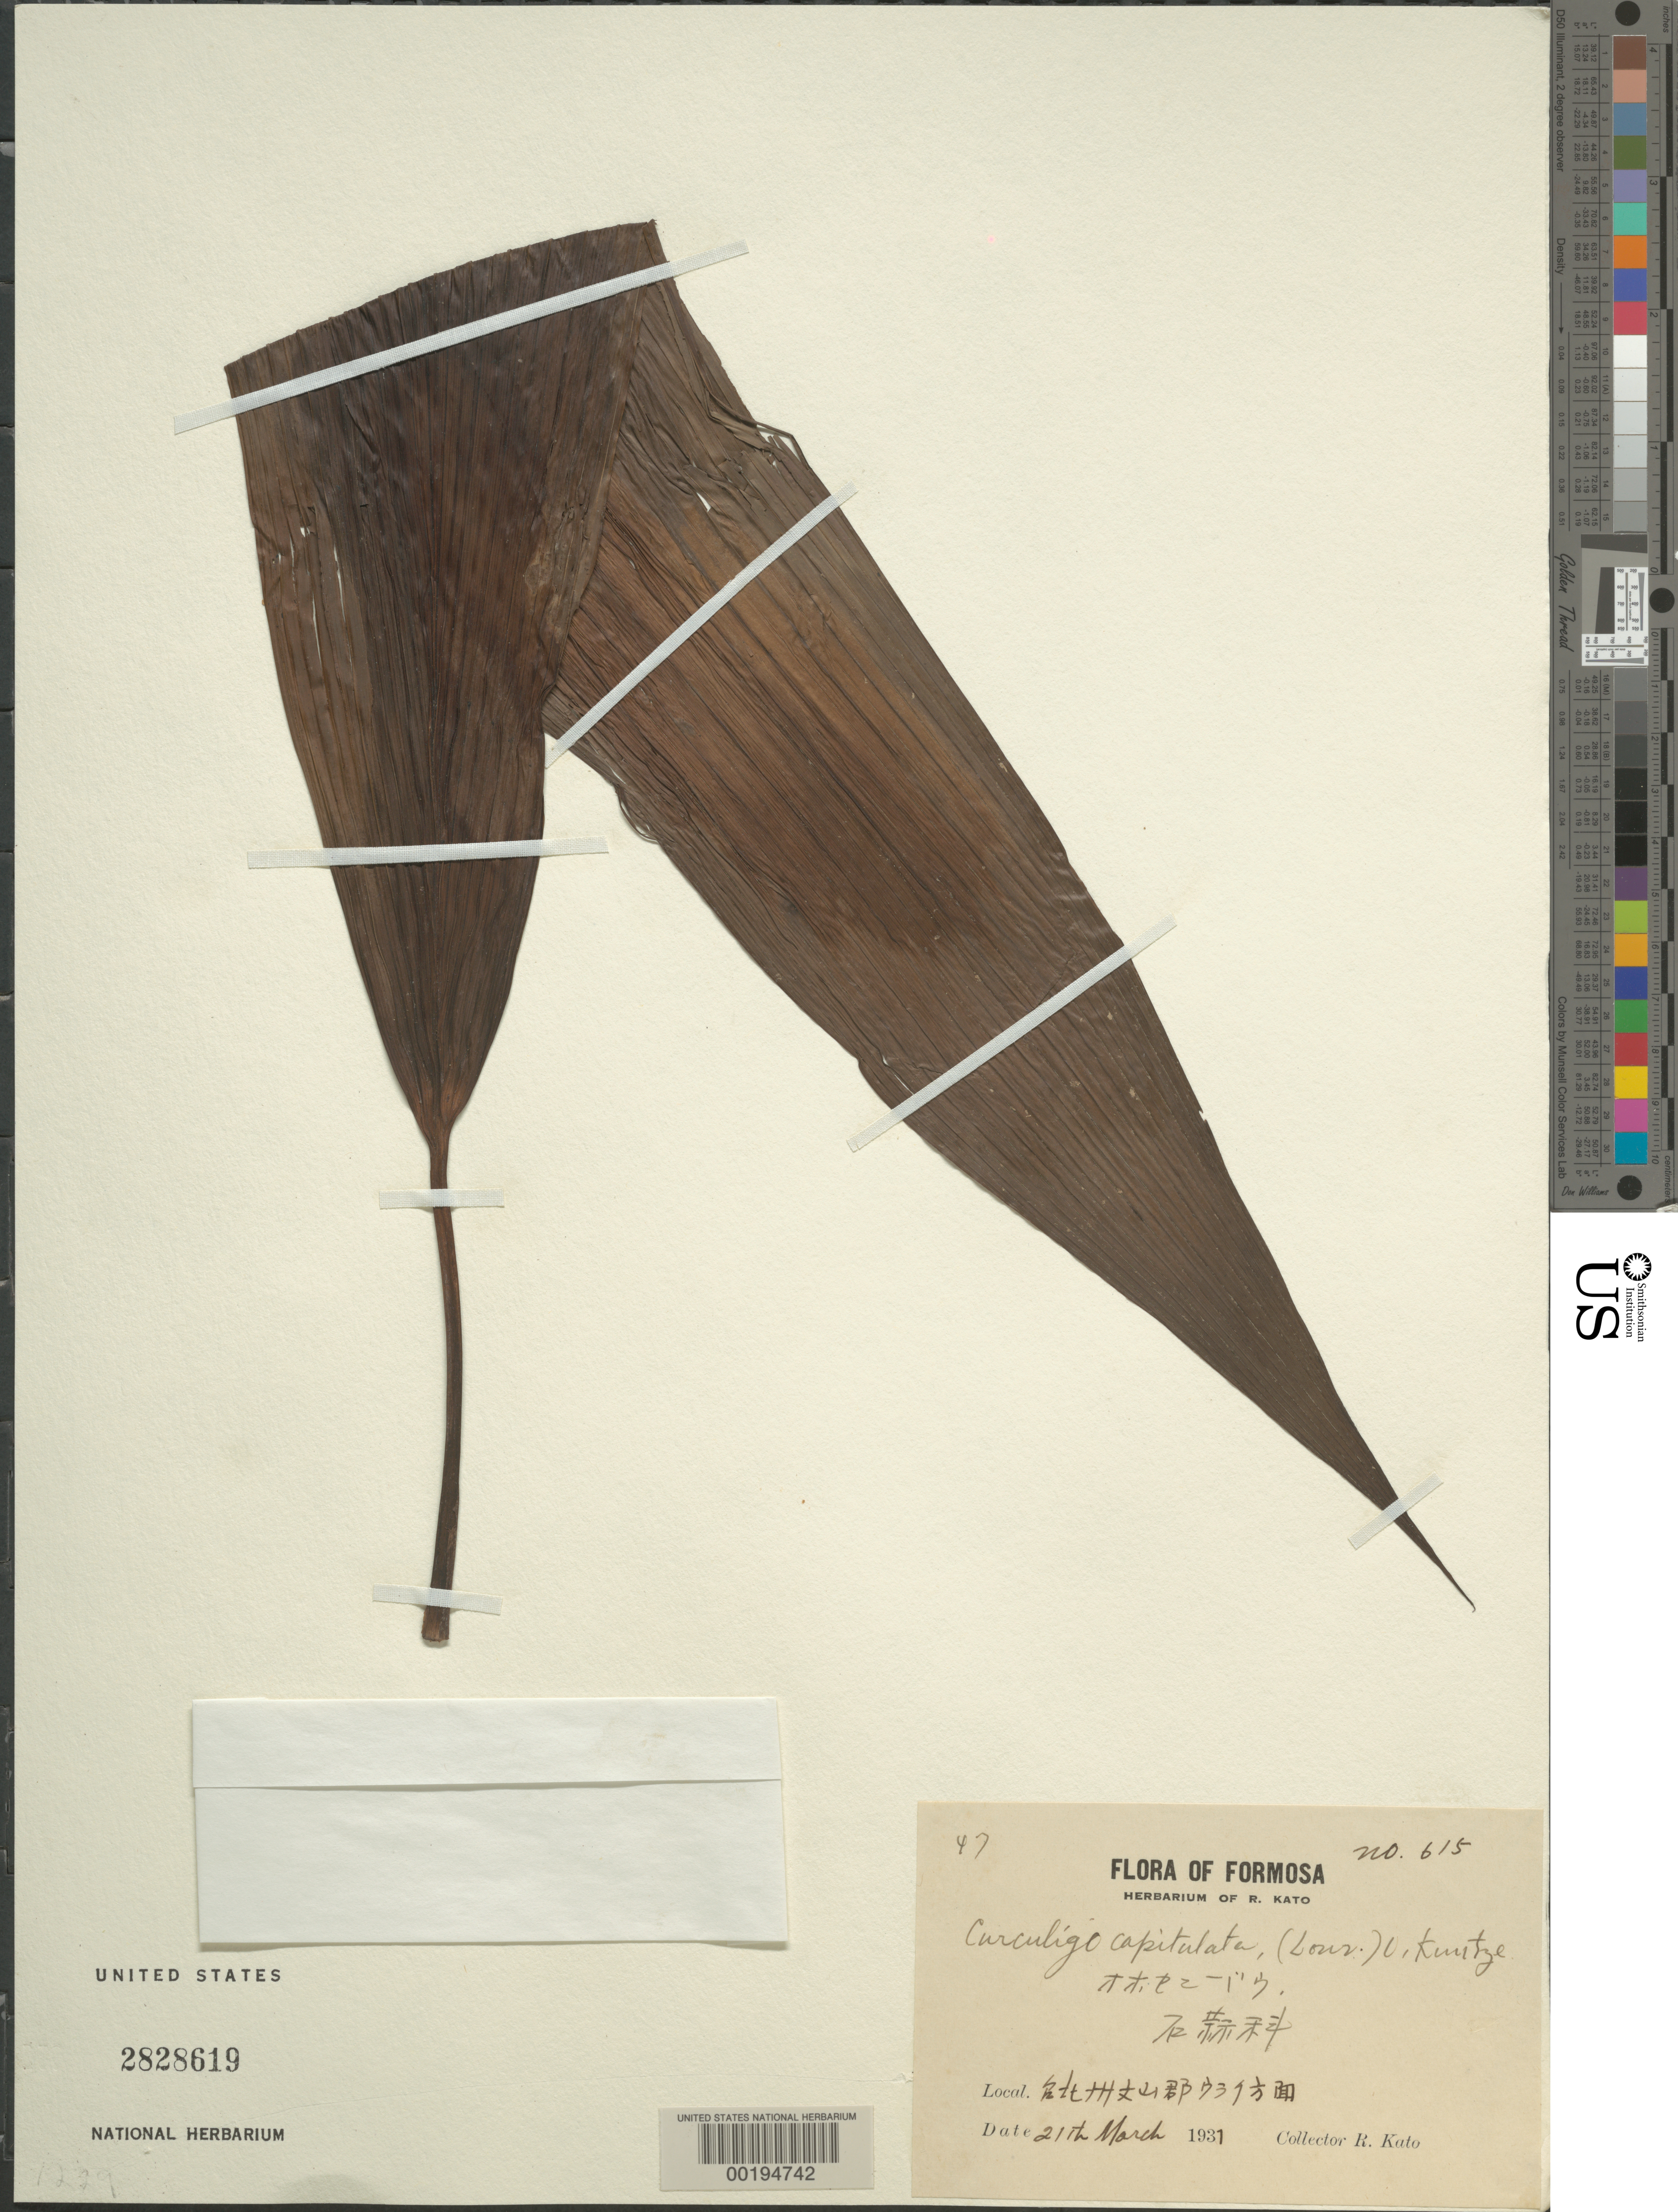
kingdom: Plantae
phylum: Tracheophyta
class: Liliopsida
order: Asparagales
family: Hypoxidaceae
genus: Curculigo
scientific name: Curculigo capitulata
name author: (Lour.) Kuntze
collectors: R. Kato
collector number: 615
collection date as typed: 21 Mar 1937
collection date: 1937-03-21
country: Taiwan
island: Taiwan [Formosa]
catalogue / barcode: US 2828619